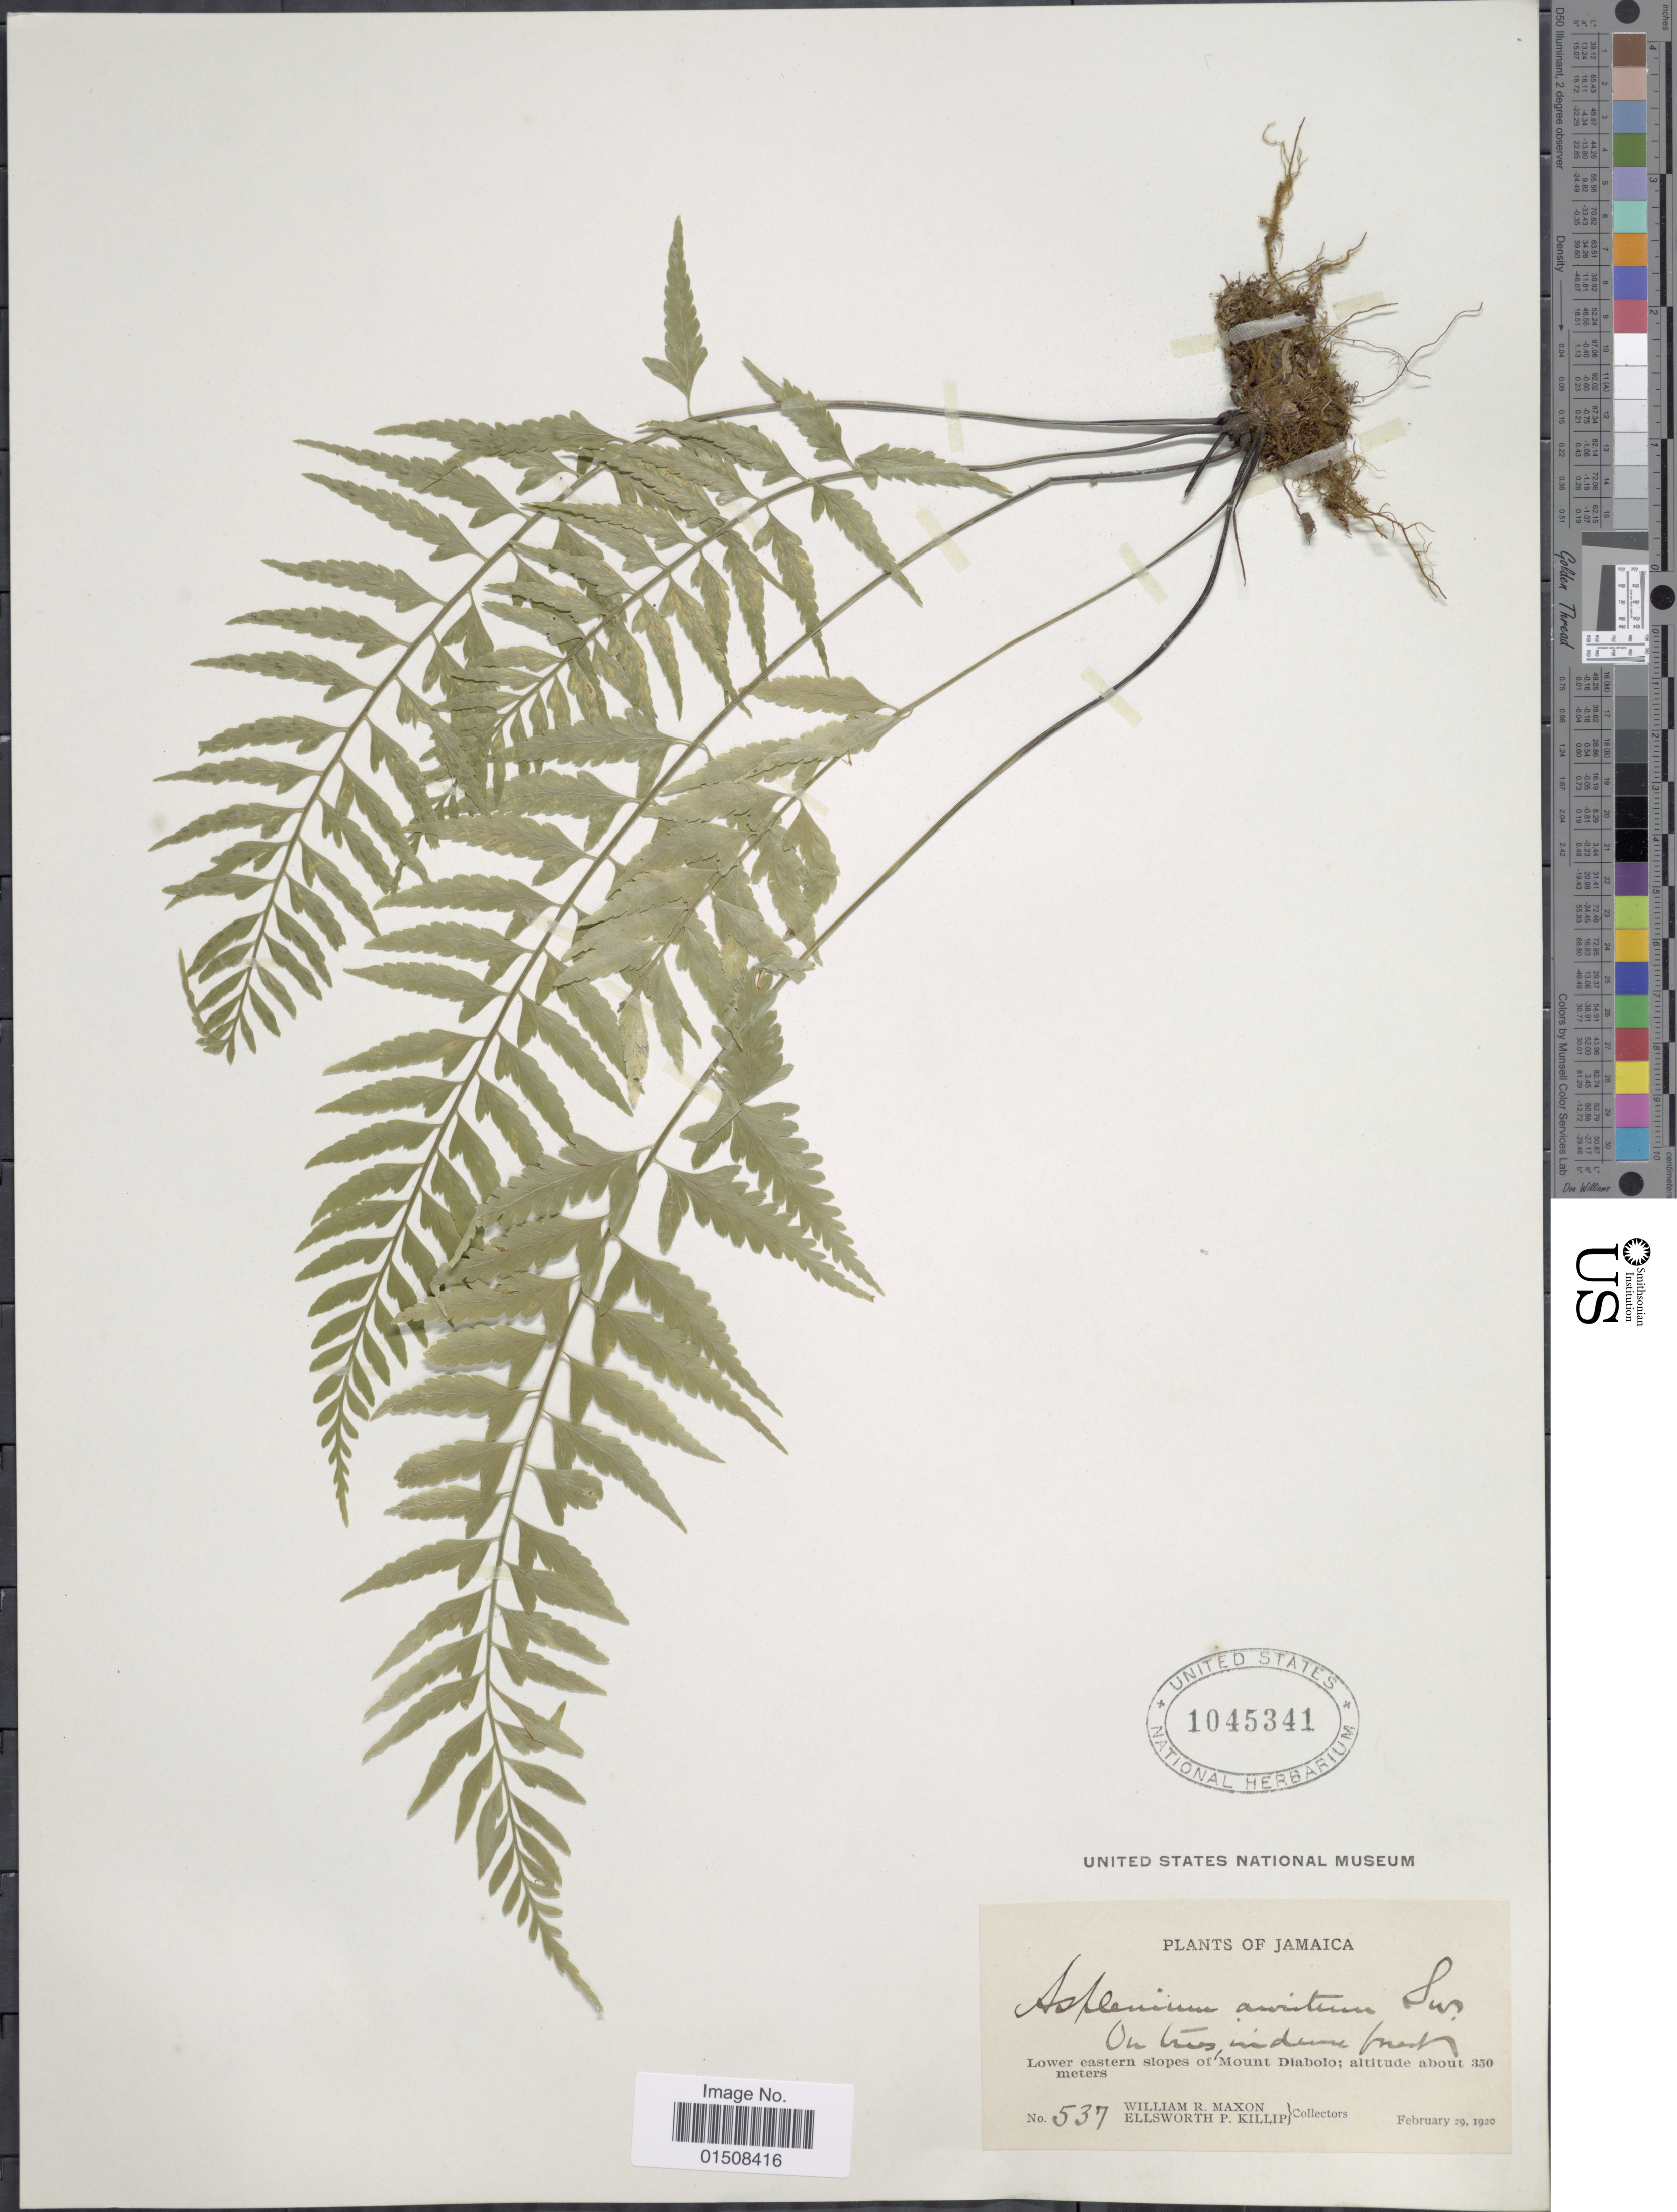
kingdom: Plantae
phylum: Tracheophyta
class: Polypodiopsida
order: Polypodiales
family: Aspleniaceae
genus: Asplenium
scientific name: Asplenium auritum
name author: Sw.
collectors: W. R. Maxon & E. P. Killip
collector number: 537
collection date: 1920-02-29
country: Jamaica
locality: Lower eastern slopes of Mount Diabolo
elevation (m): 350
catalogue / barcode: US 1045341